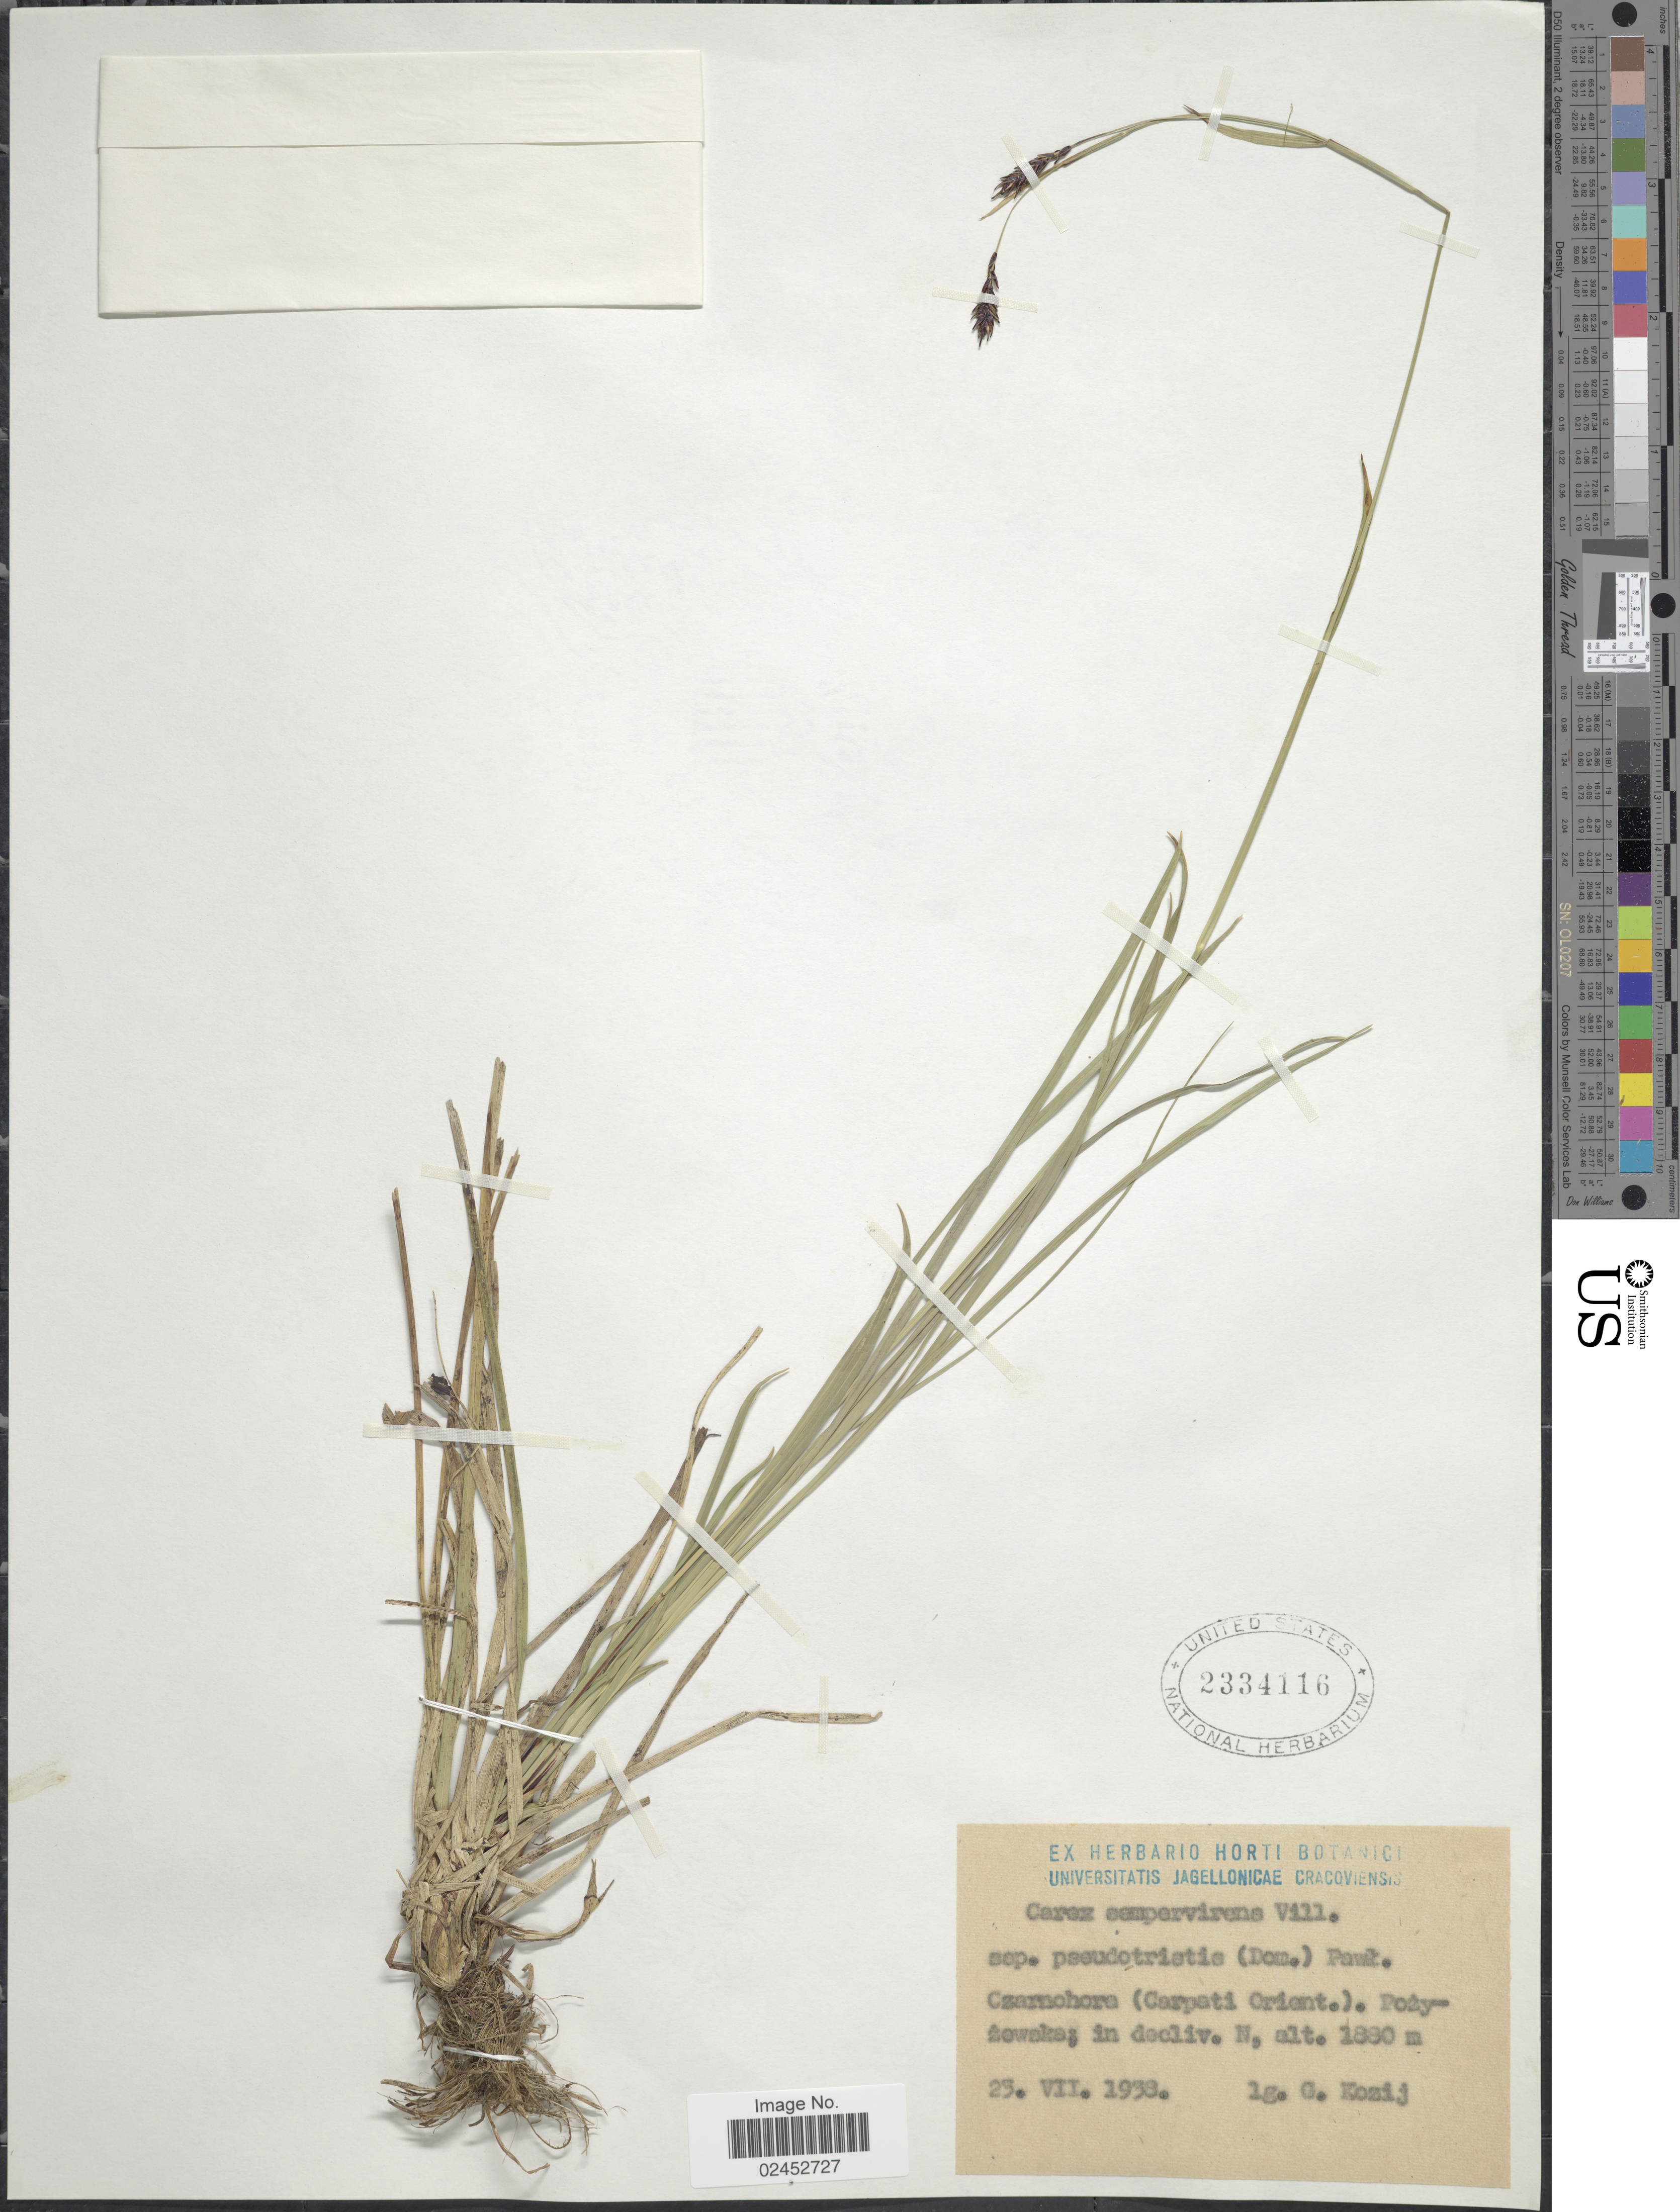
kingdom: Plantae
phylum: Tracheophyta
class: Liliopsida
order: Poales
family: Cyperaceae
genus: Carex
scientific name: Carex sempervirens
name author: Vill.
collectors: G. Kozij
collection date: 1938-07-23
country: Ukraine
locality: Czarnohora (Carpati Orient.), Pozyzewaka; in decliv. N.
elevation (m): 1880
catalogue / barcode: US 2334116